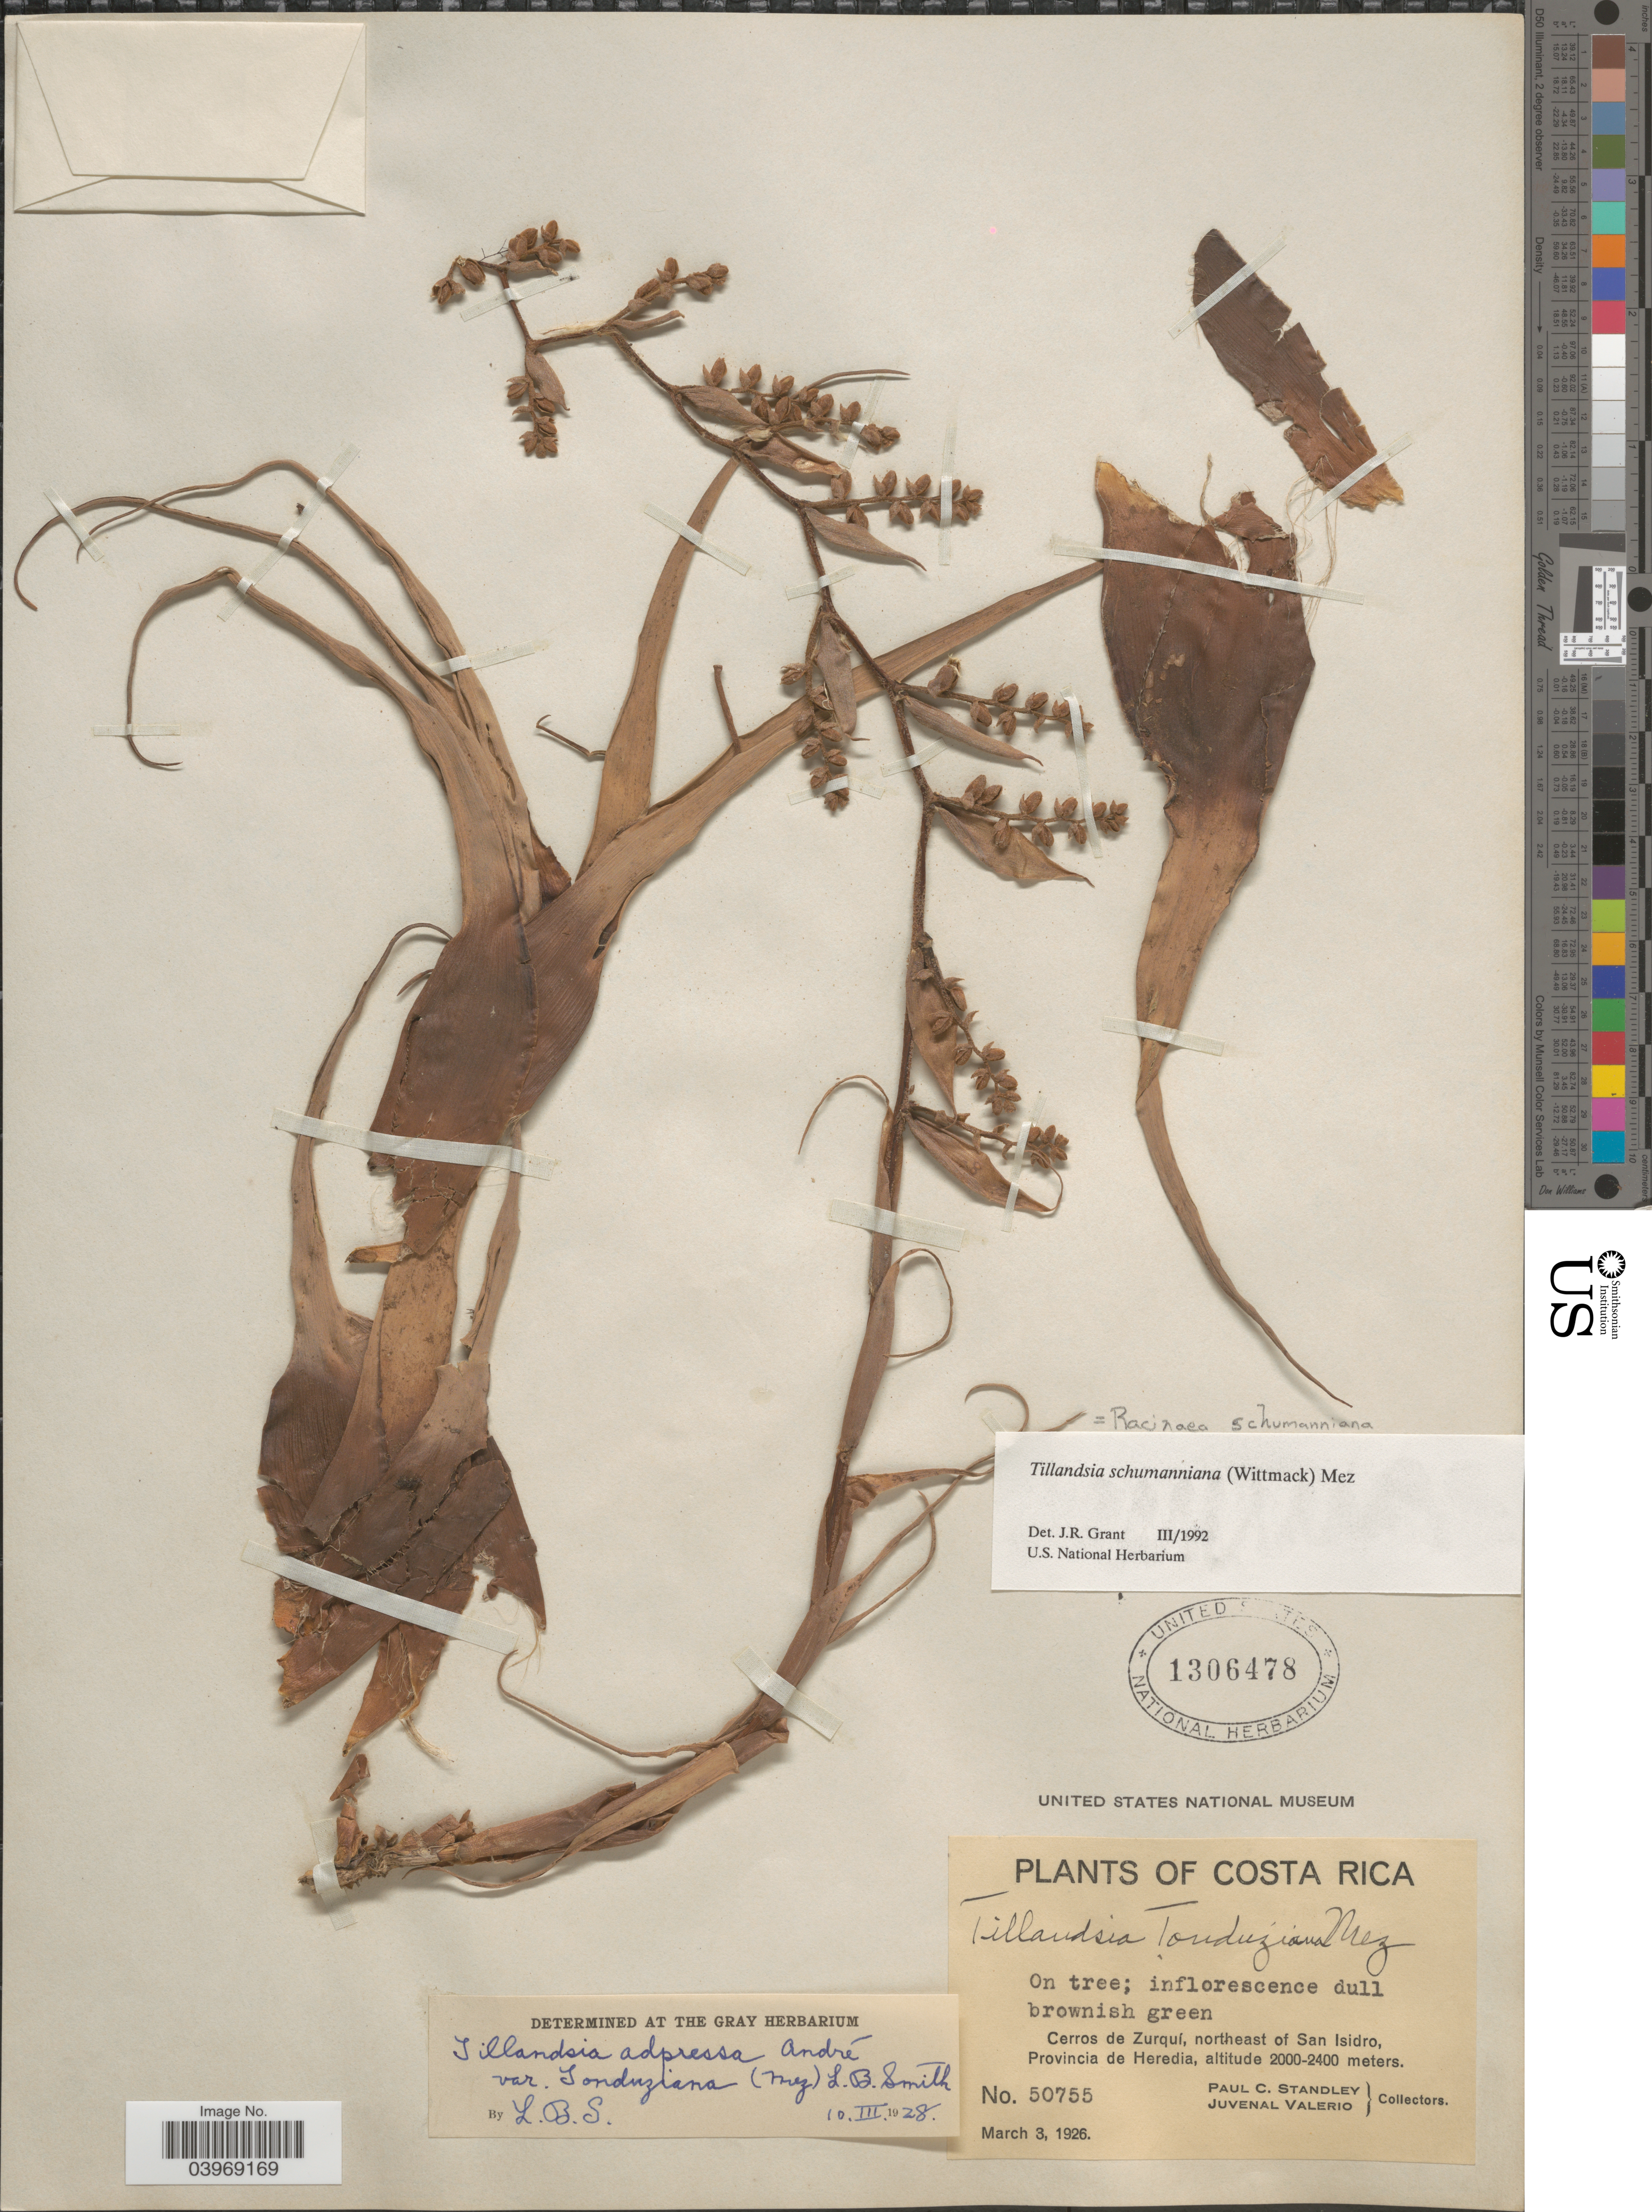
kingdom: Plantae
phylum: Tracheophyta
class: Liliopsida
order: Poales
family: Bromeliaceae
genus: Racinaea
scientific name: Racinaea schumanniana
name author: (Wittm.) J.R. Grant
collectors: P. C. Standley & J. Valerio R.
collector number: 50755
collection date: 1926-03-03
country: Costa Rica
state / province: Heredia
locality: Cerros de Zurquí, northeast of San Isidro.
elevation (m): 2000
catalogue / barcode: US 1306478